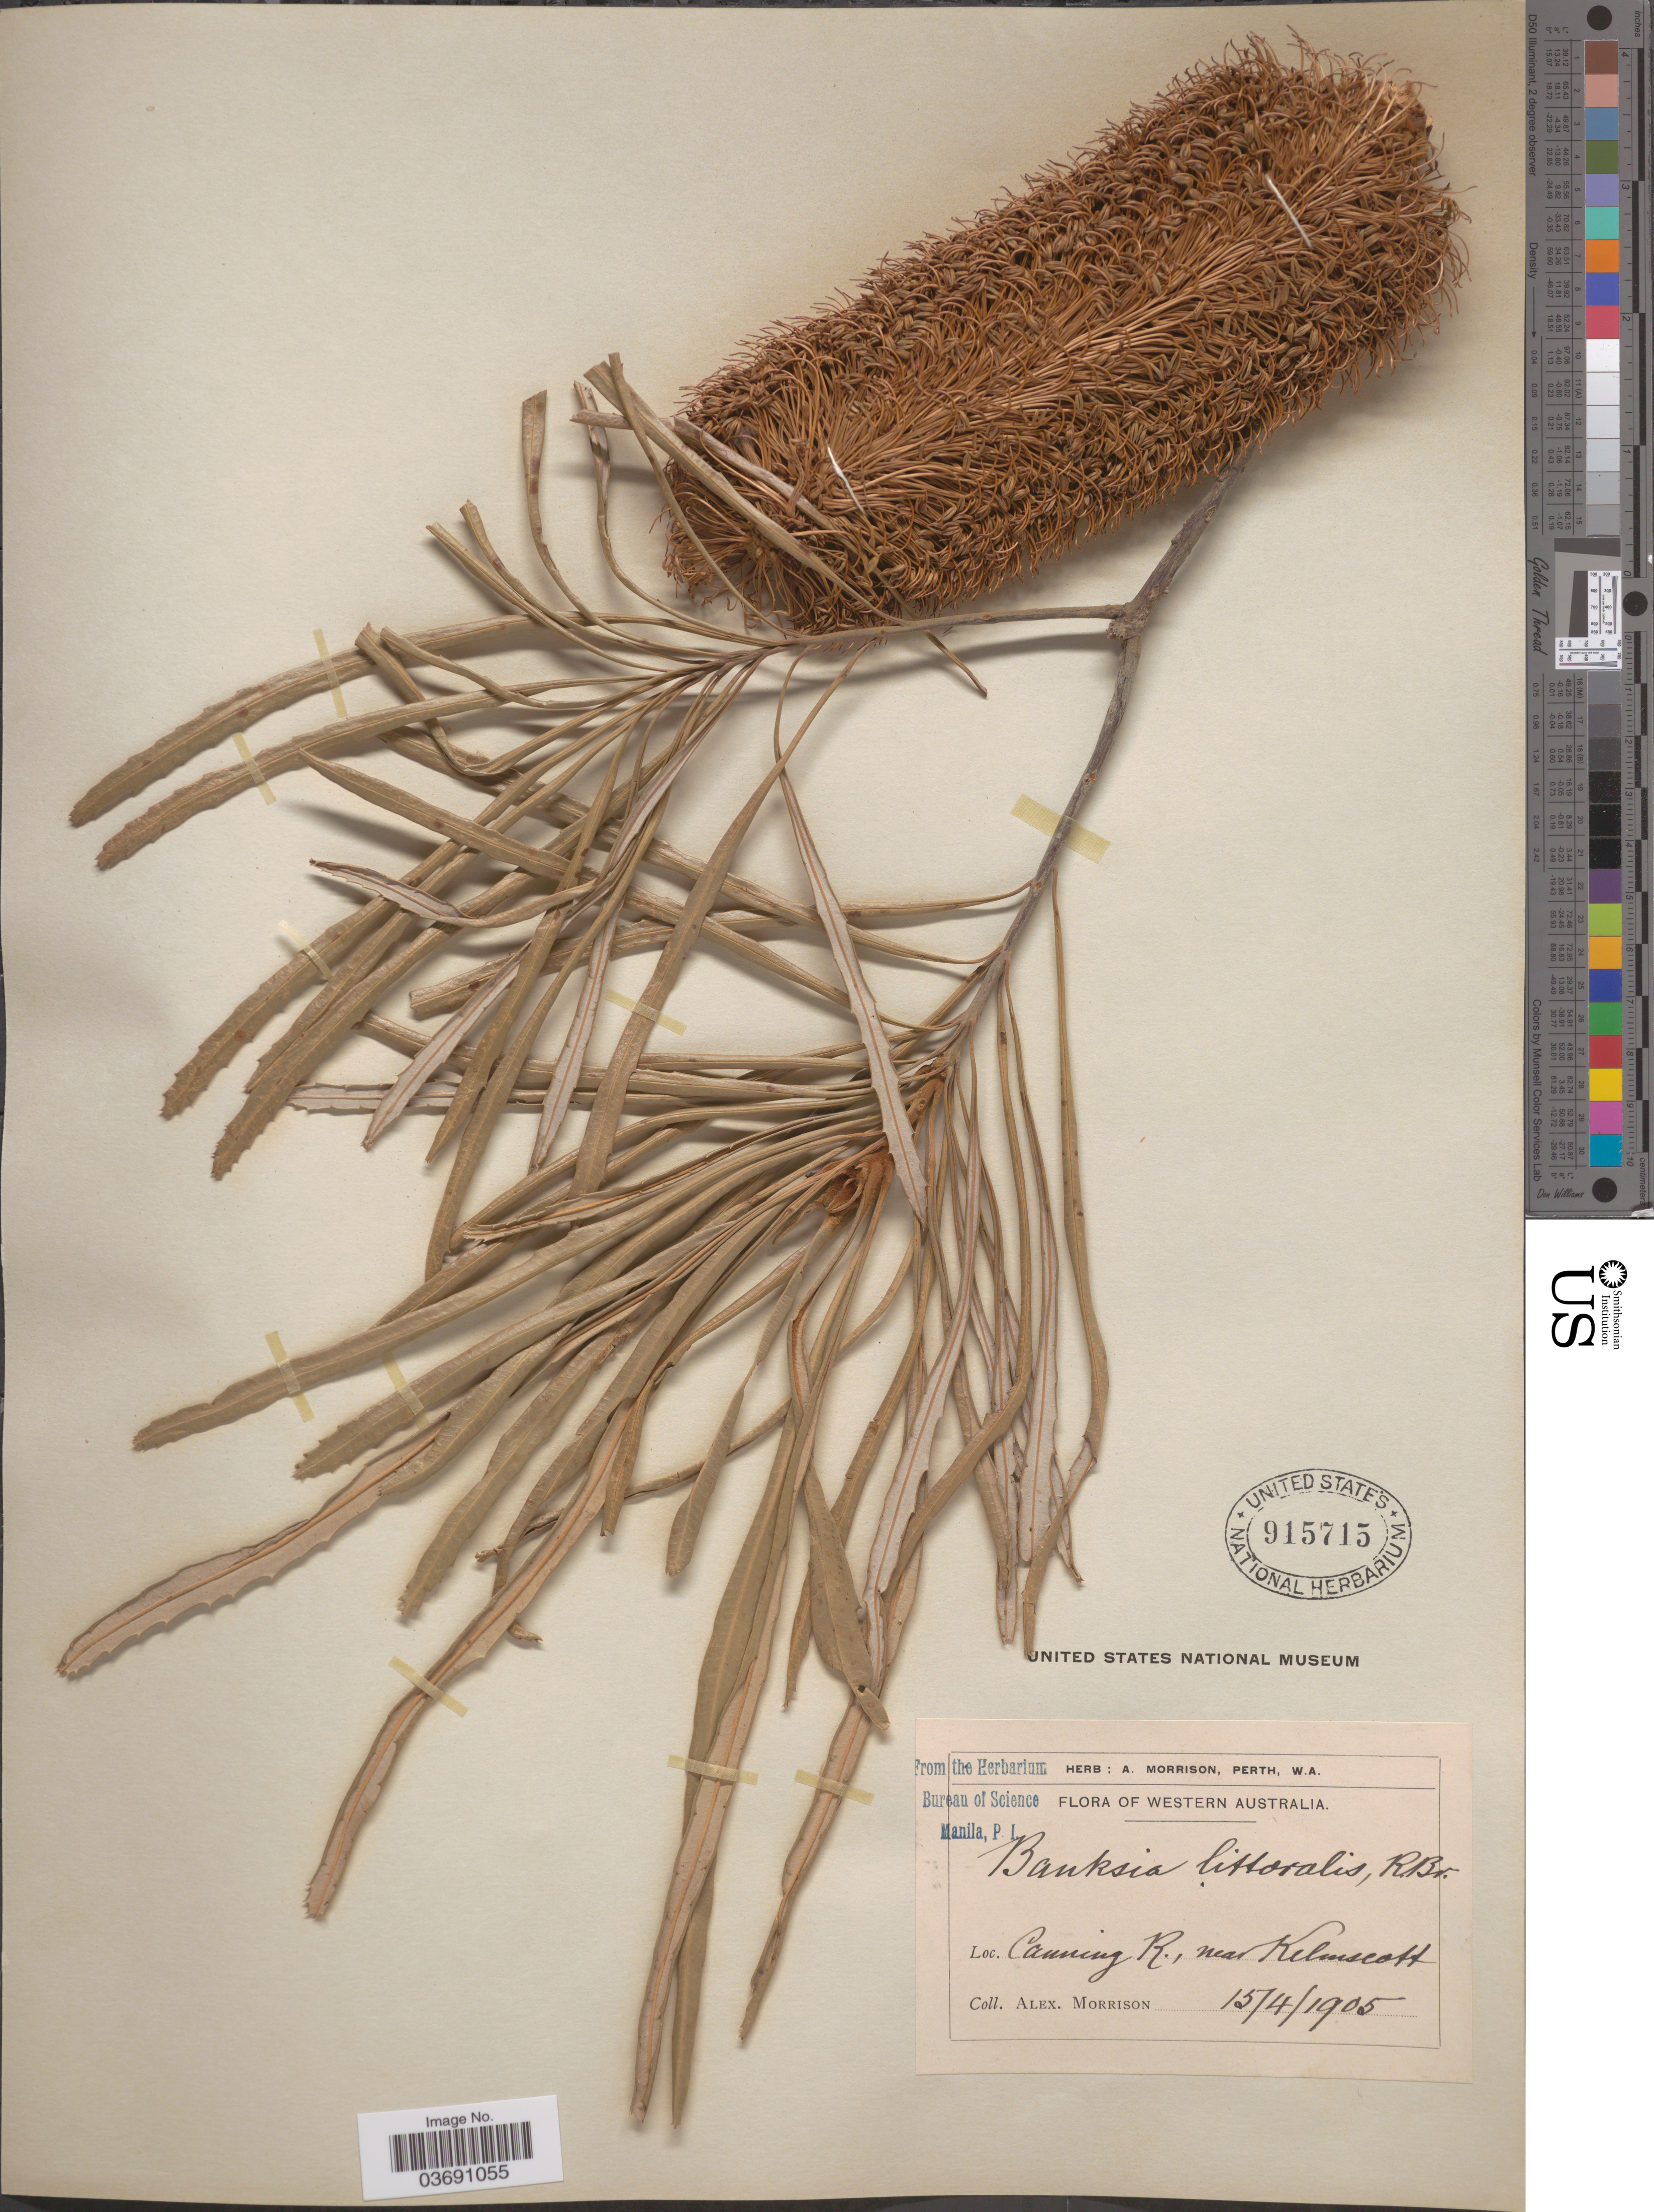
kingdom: Plantae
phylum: Tracheophyta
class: Magnoliopsida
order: Proteales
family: Proteaceae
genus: Banksia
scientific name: Banksia littoralis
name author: R. Br.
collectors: A. Morrison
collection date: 1905-04-15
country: Australia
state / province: Western Australia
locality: Canning R., near Kelmscott.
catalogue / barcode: US 915715